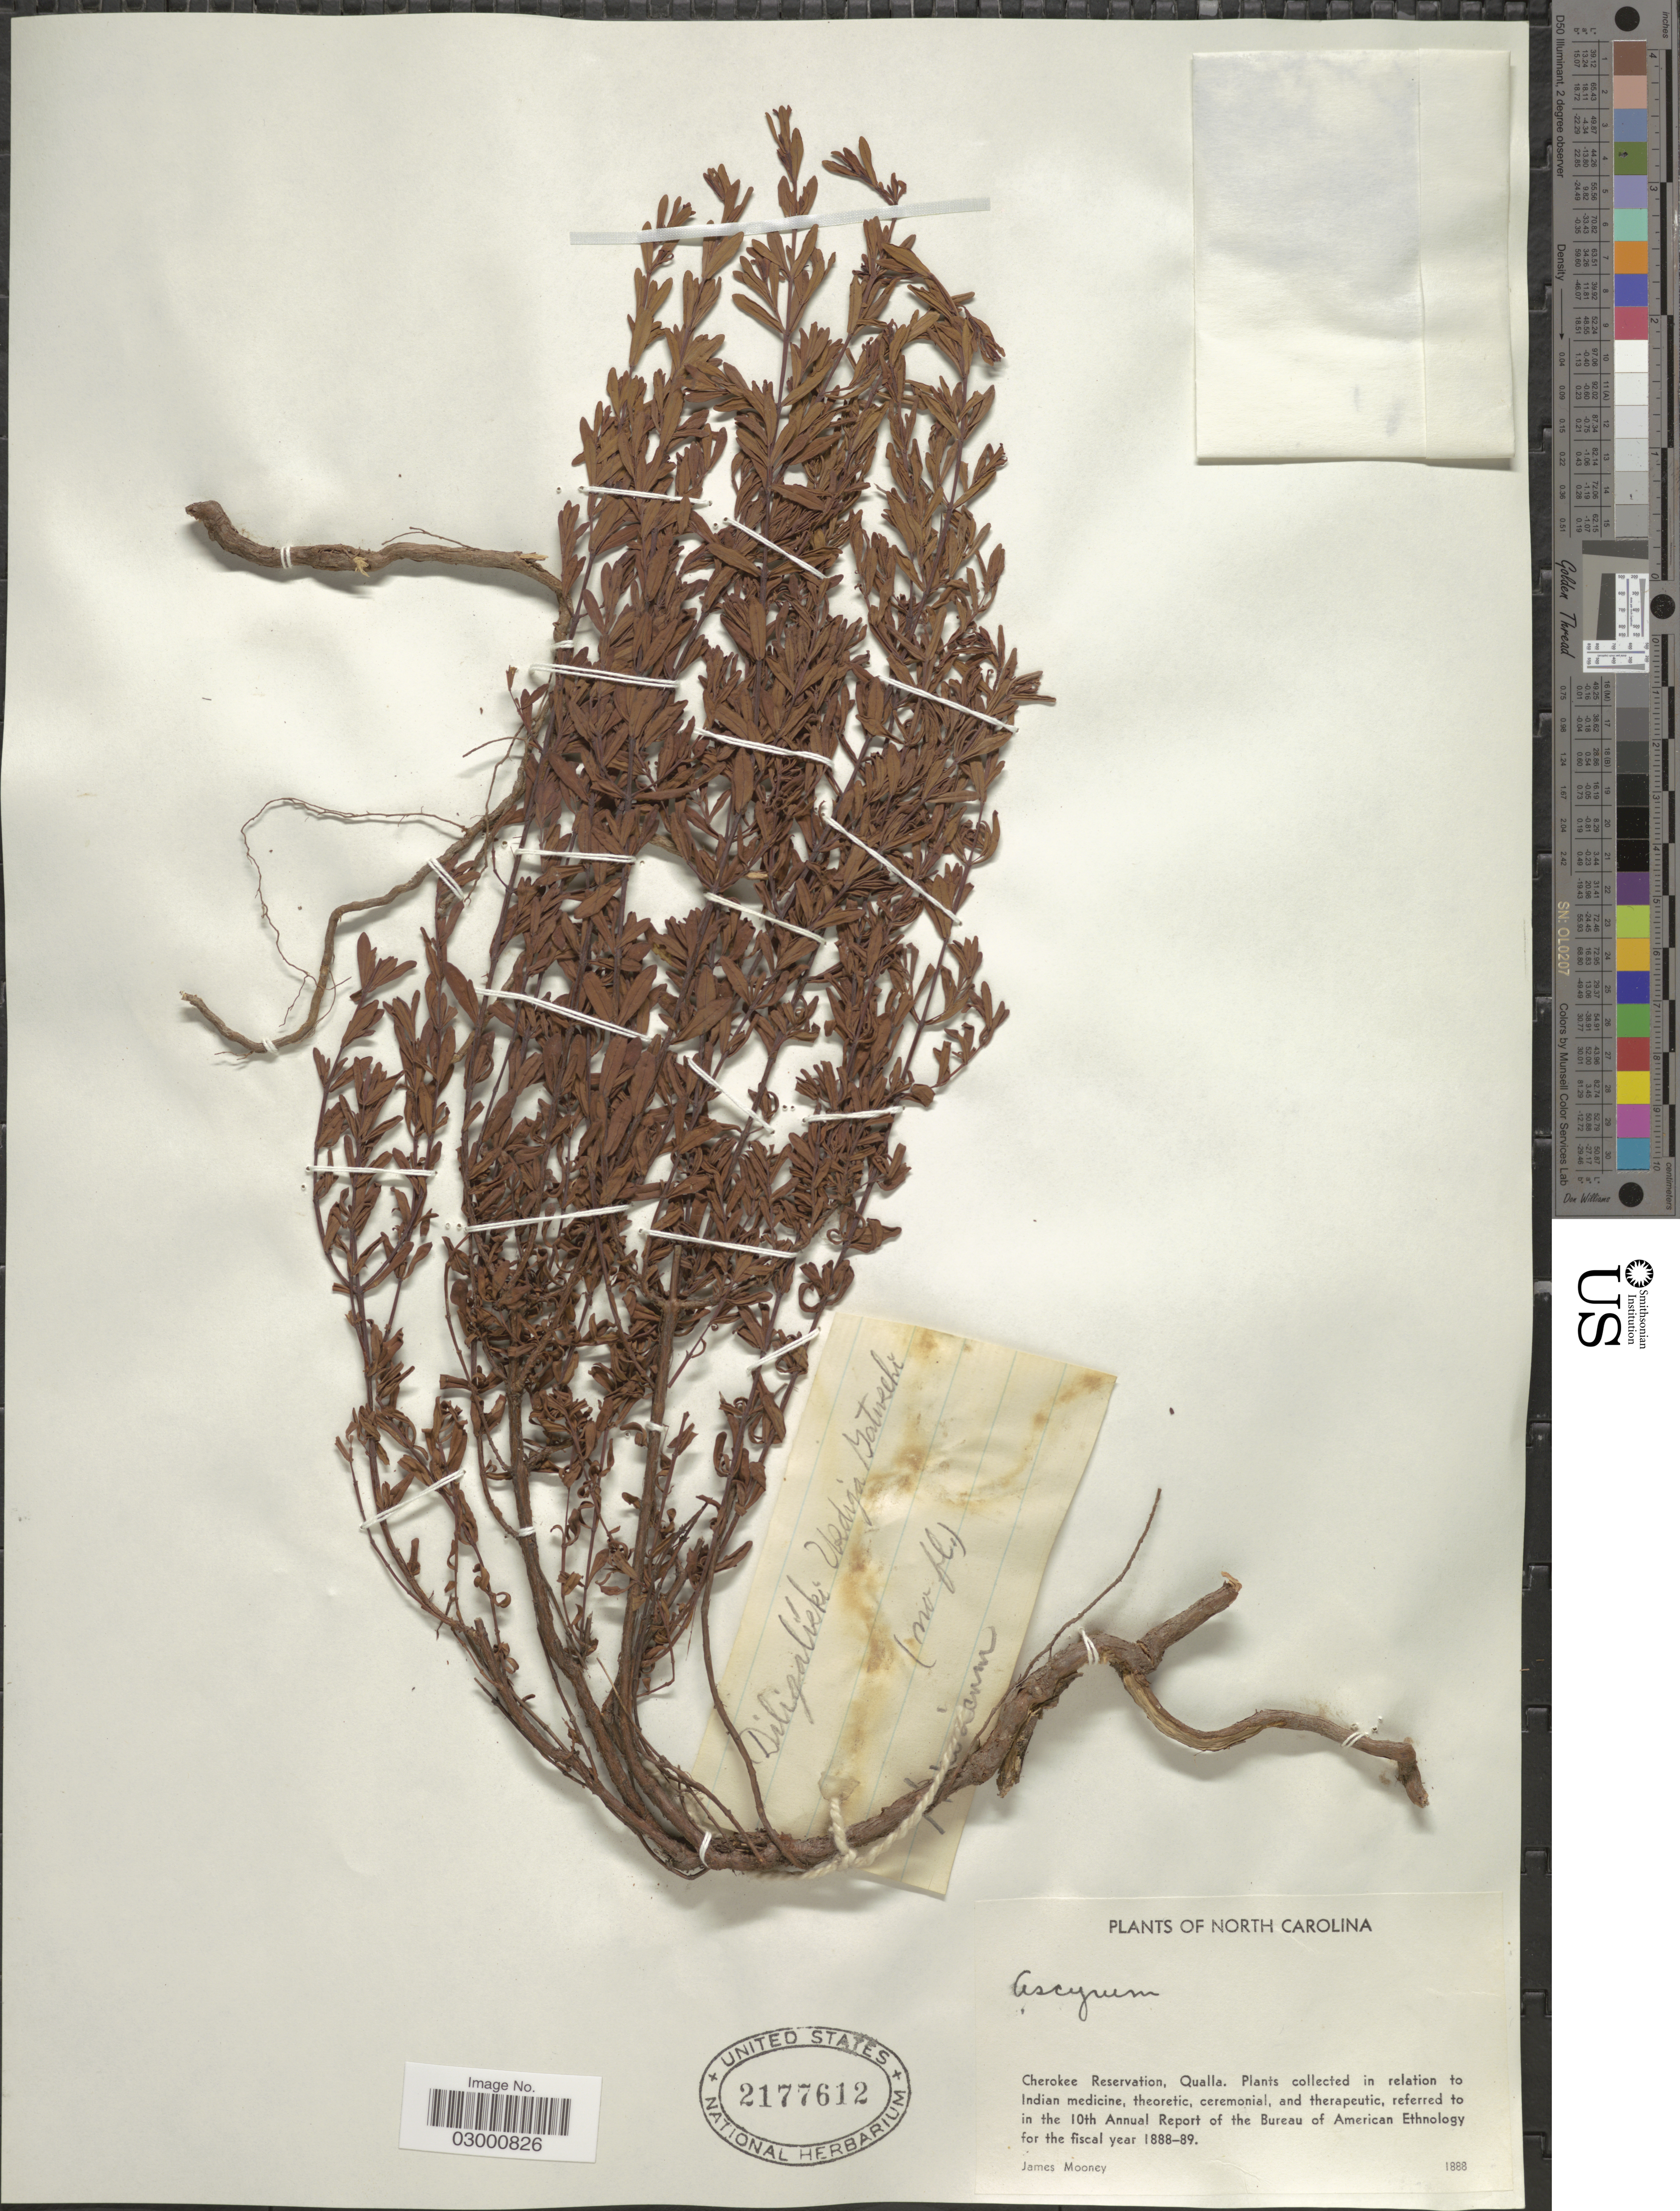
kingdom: Plantae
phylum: Tracheophyta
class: Magnoliopsida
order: Malpighiales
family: Hypericaceae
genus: Hypericum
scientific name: Hypericum hypericoides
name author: (L.) Crantz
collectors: J. Mooney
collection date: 1888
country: United States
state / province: North Carolina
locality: Cherokee Reservation, Qualla.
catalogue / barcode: US 2177612